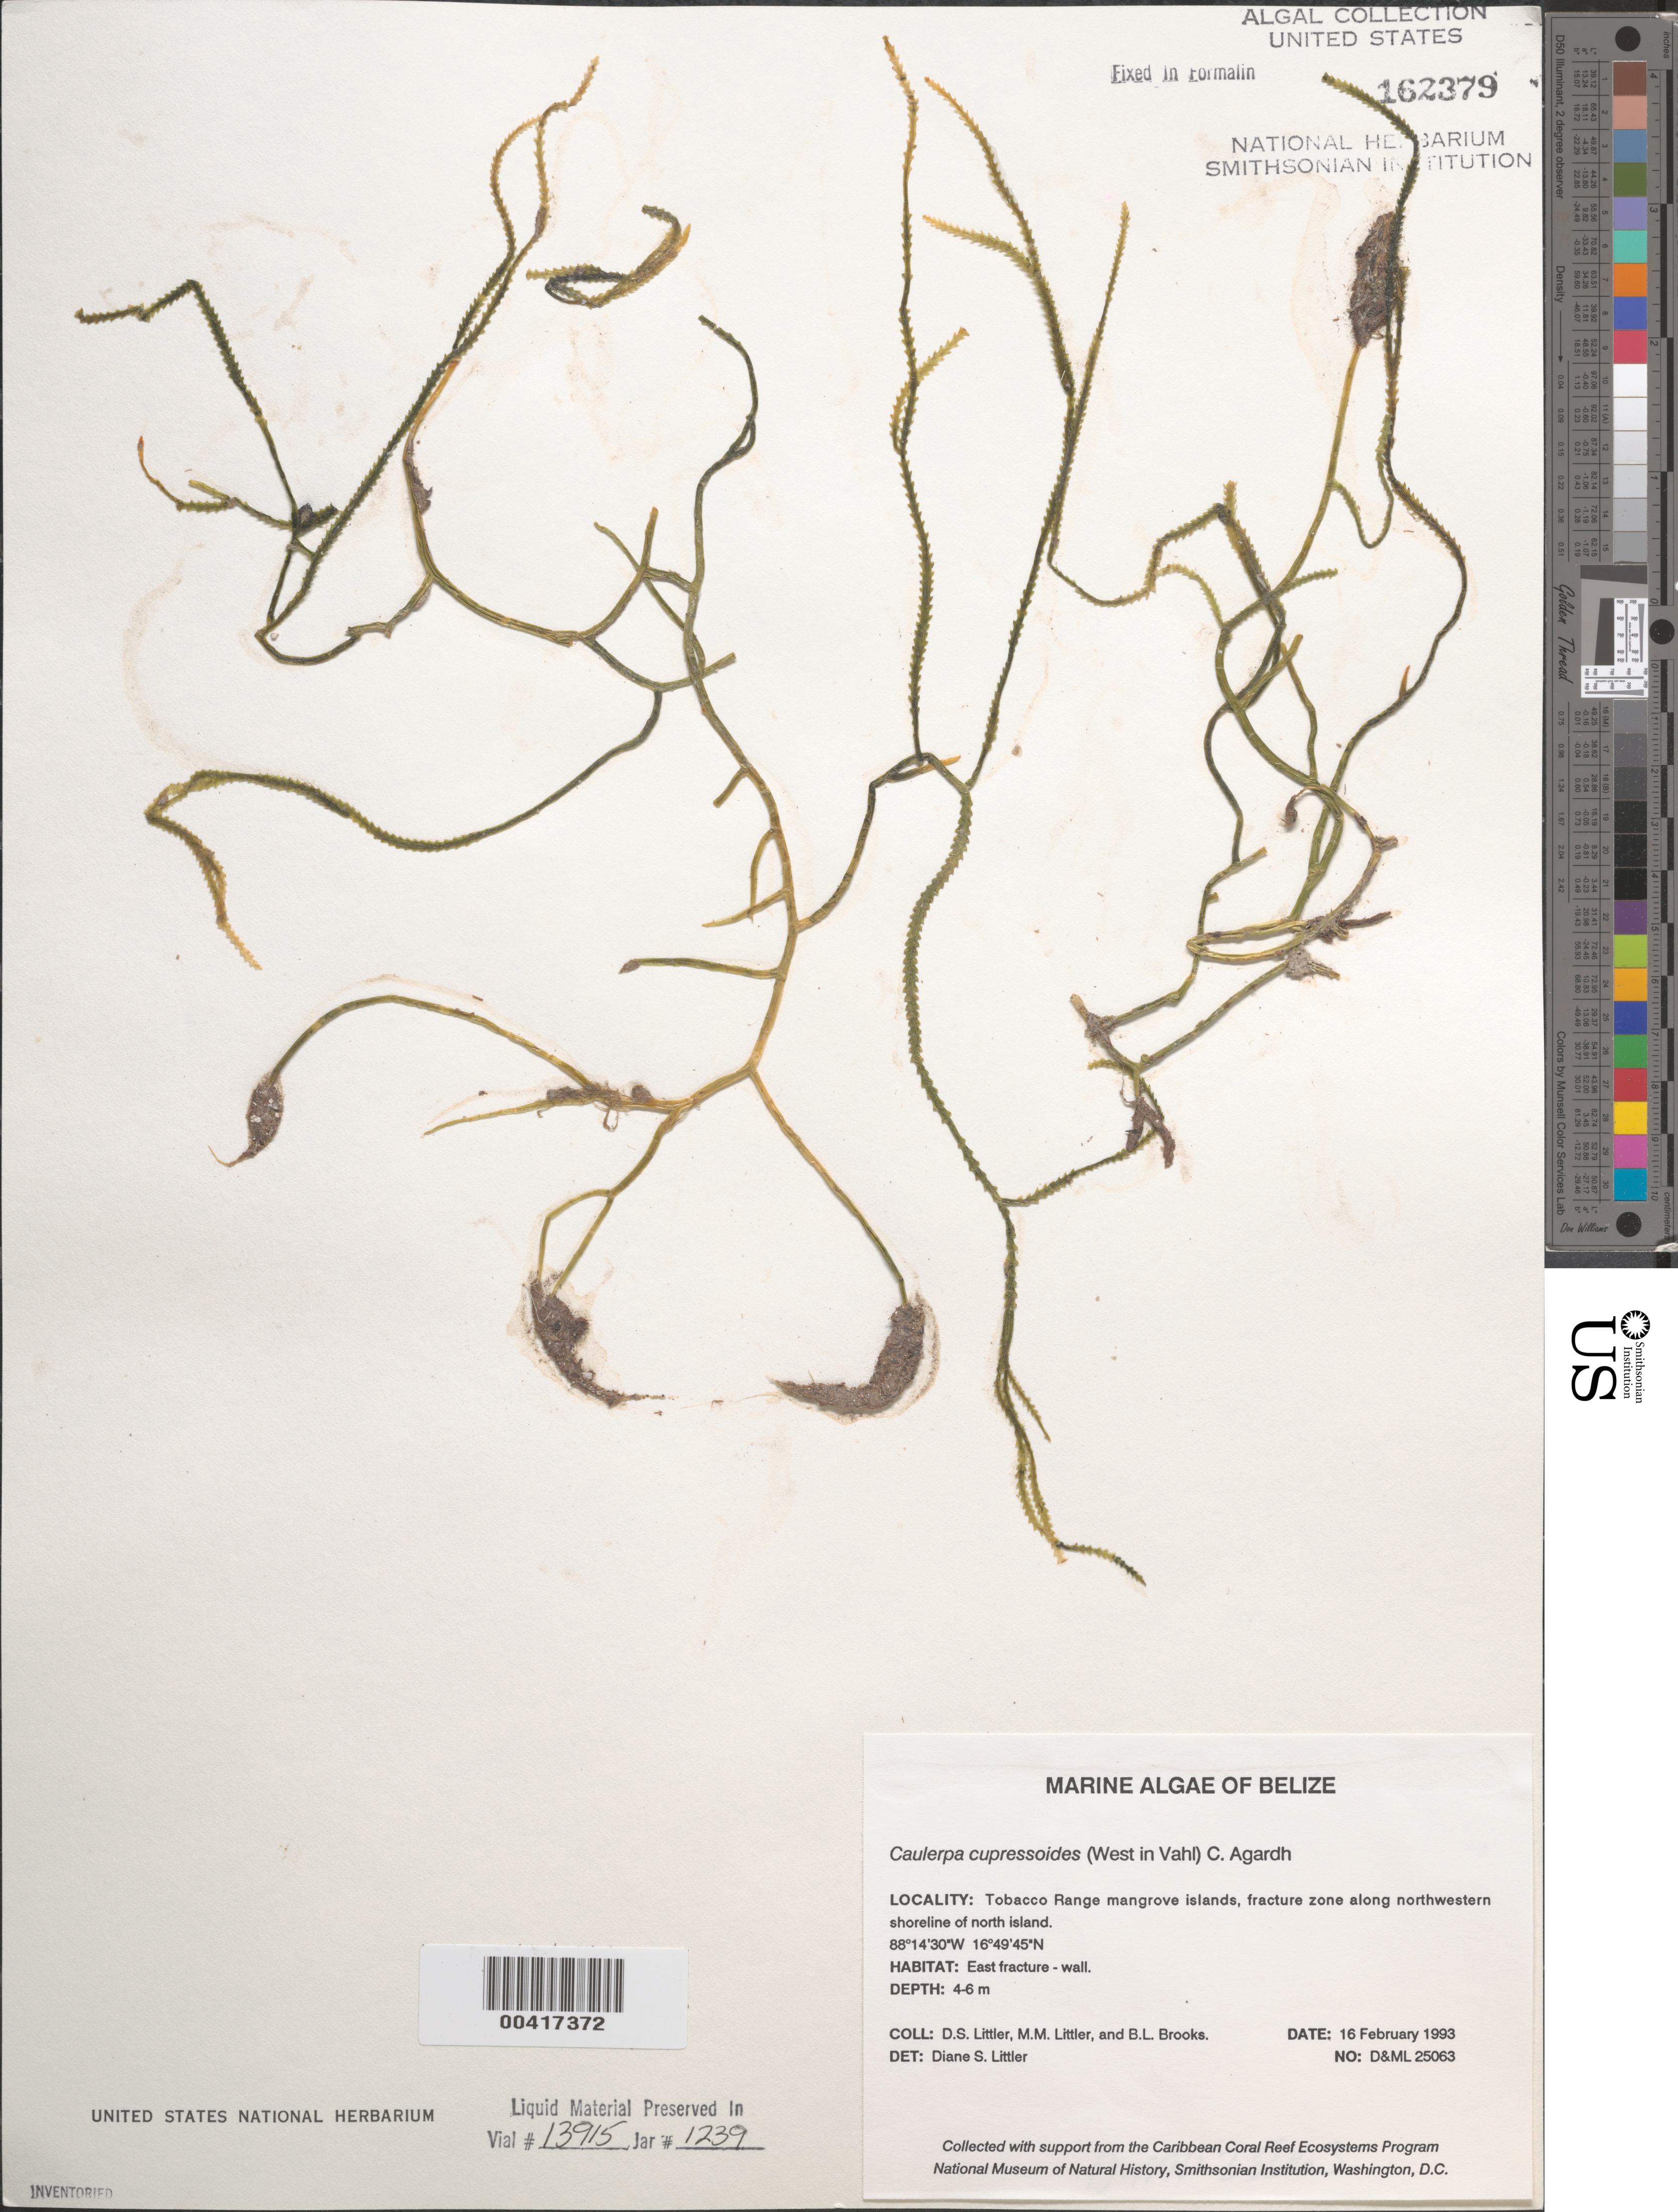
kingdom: Plantae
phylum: Chlorophyta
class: Ulvophyceae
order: Bryopsidales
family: Caulerpaceae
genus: Caulerpa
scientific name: Caulerpa cupressoides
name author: (Vahl) C. Agardh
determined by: Littler, D. S.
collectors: D. S. Littler, M. M. Littler & B. Brooks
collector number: D&ML 25063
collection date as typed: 16 Feb 1993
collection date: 1993-02-16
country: Belize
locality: Tobacco Range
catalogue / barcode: US 162379